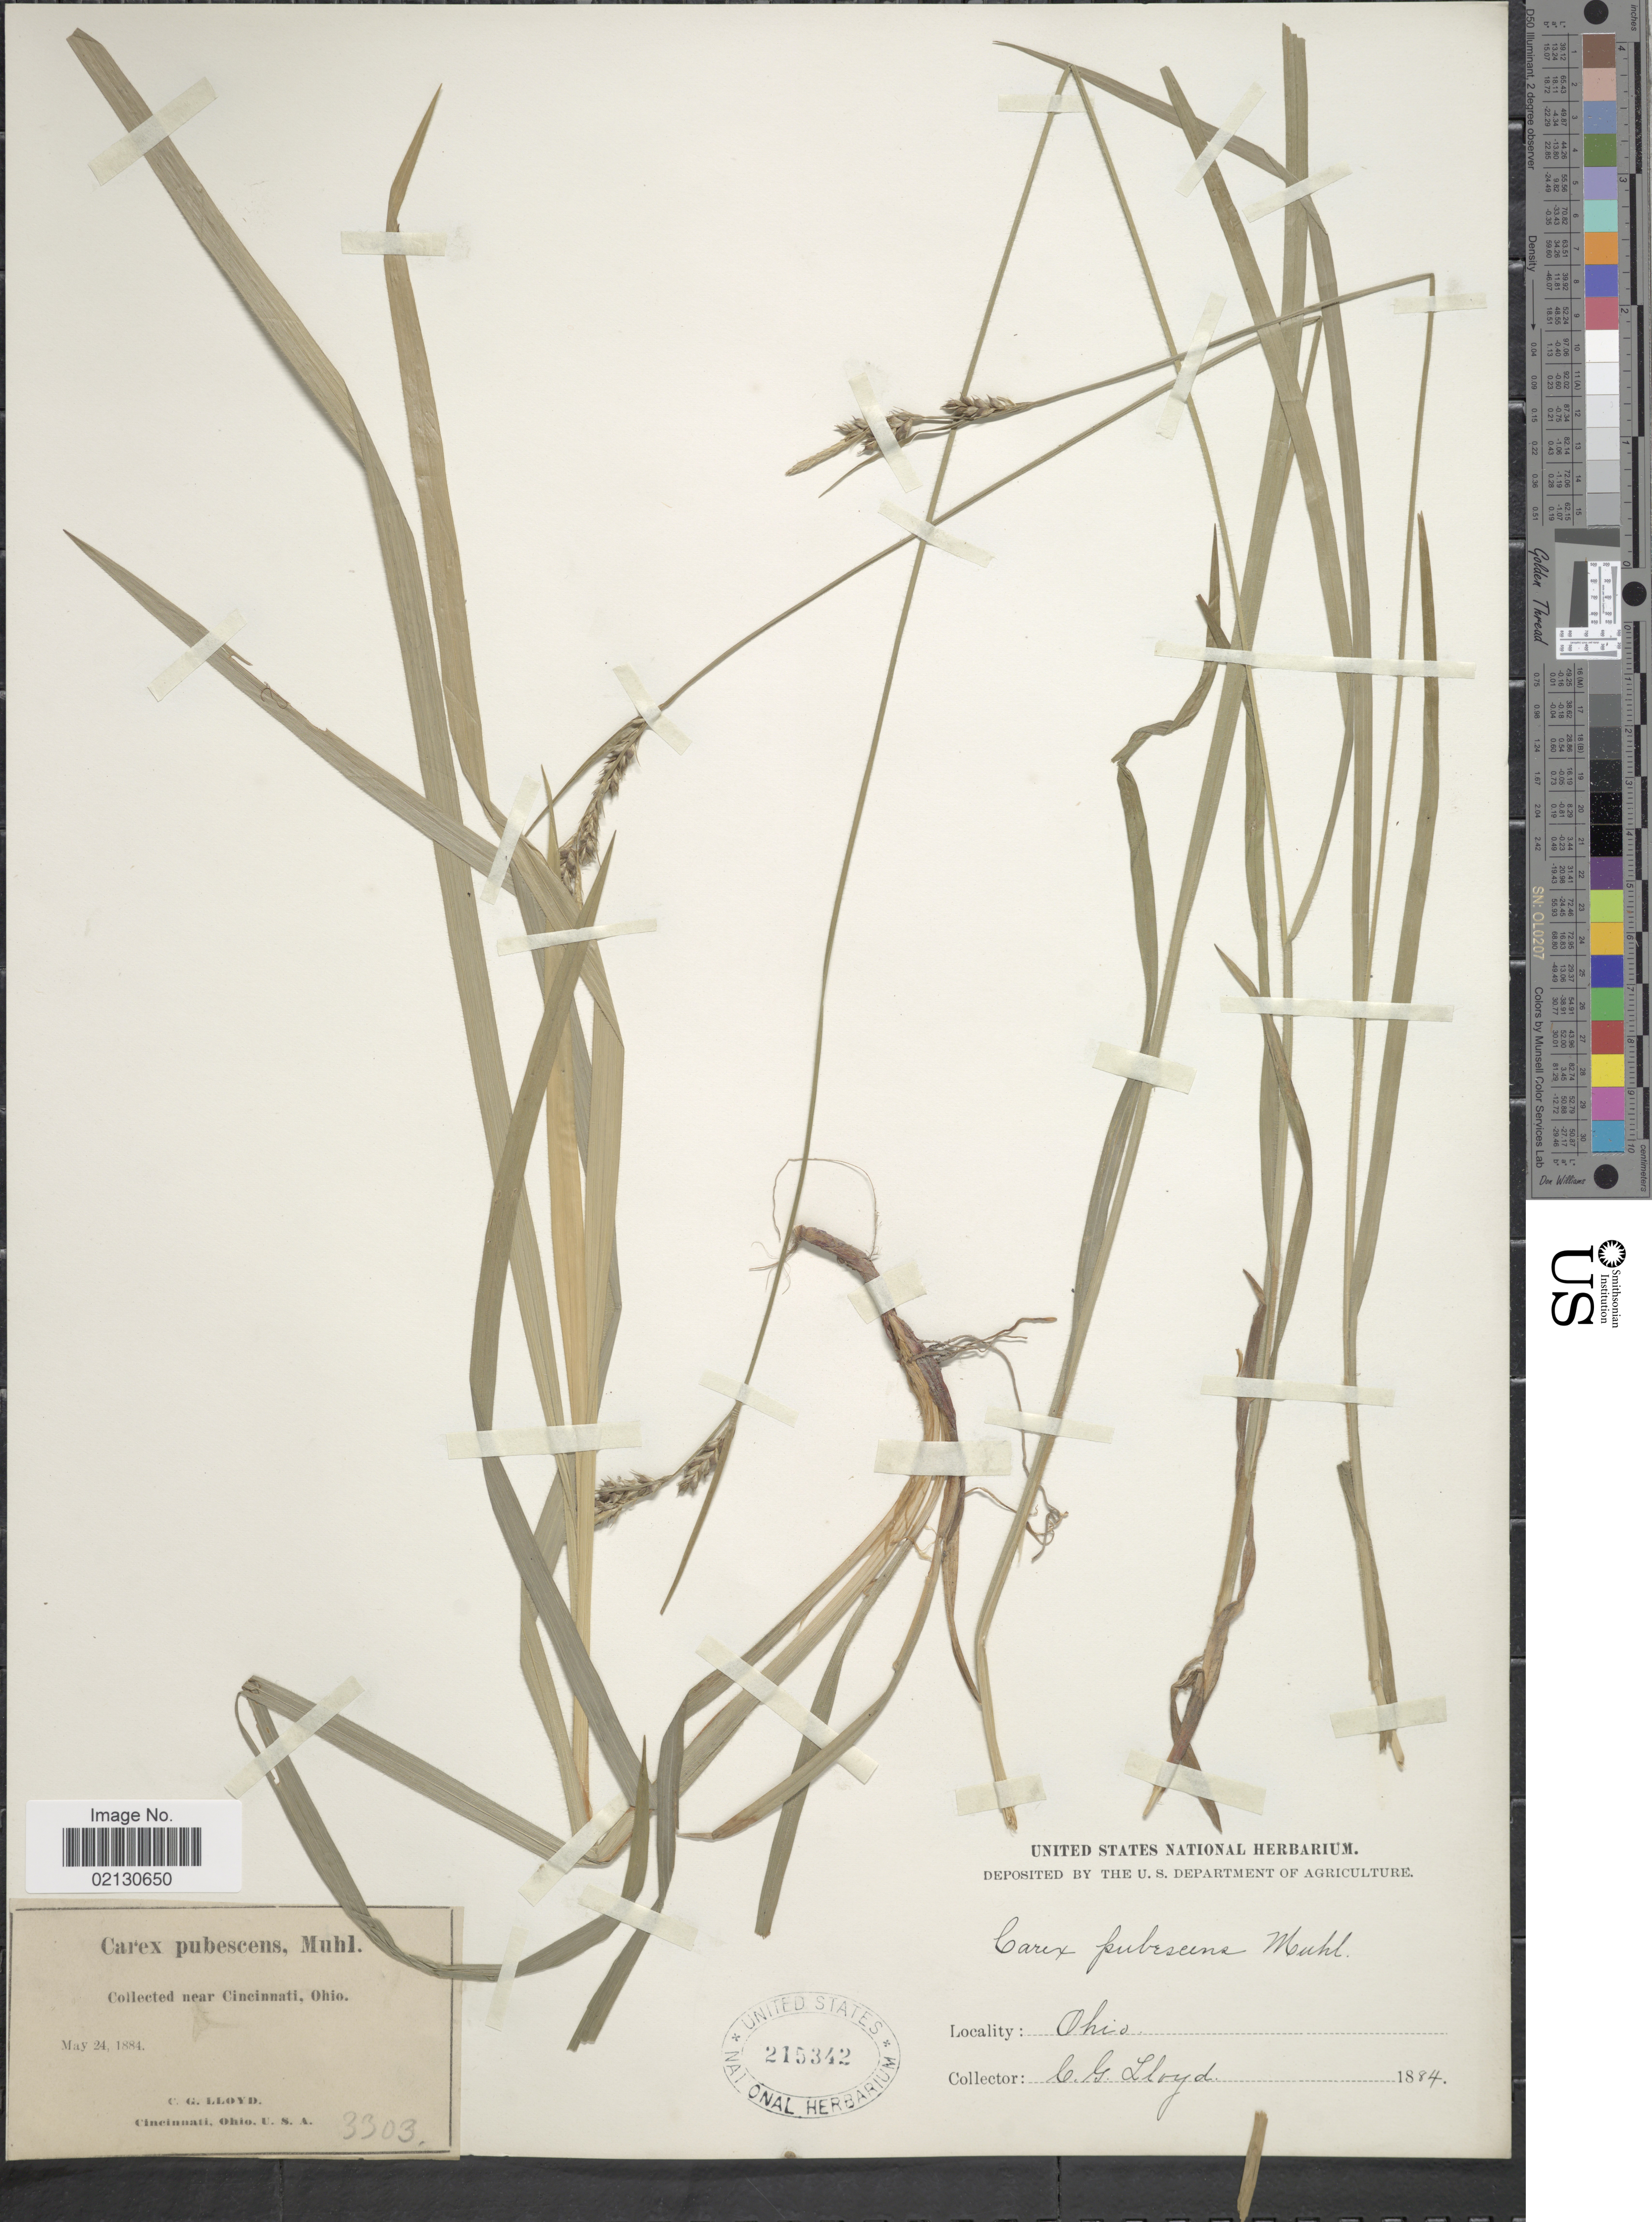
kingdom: Plantae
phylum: Tracheophyta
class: Liliopsida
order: Poales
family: Cyperaceae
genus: Carex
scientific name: Carex hirtifolia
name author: Mack.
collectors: C. G. Lloyd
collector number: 3303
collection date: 1884-05-24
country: United States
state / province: Ohio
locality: Near Cincinnati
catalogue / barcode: US 215342